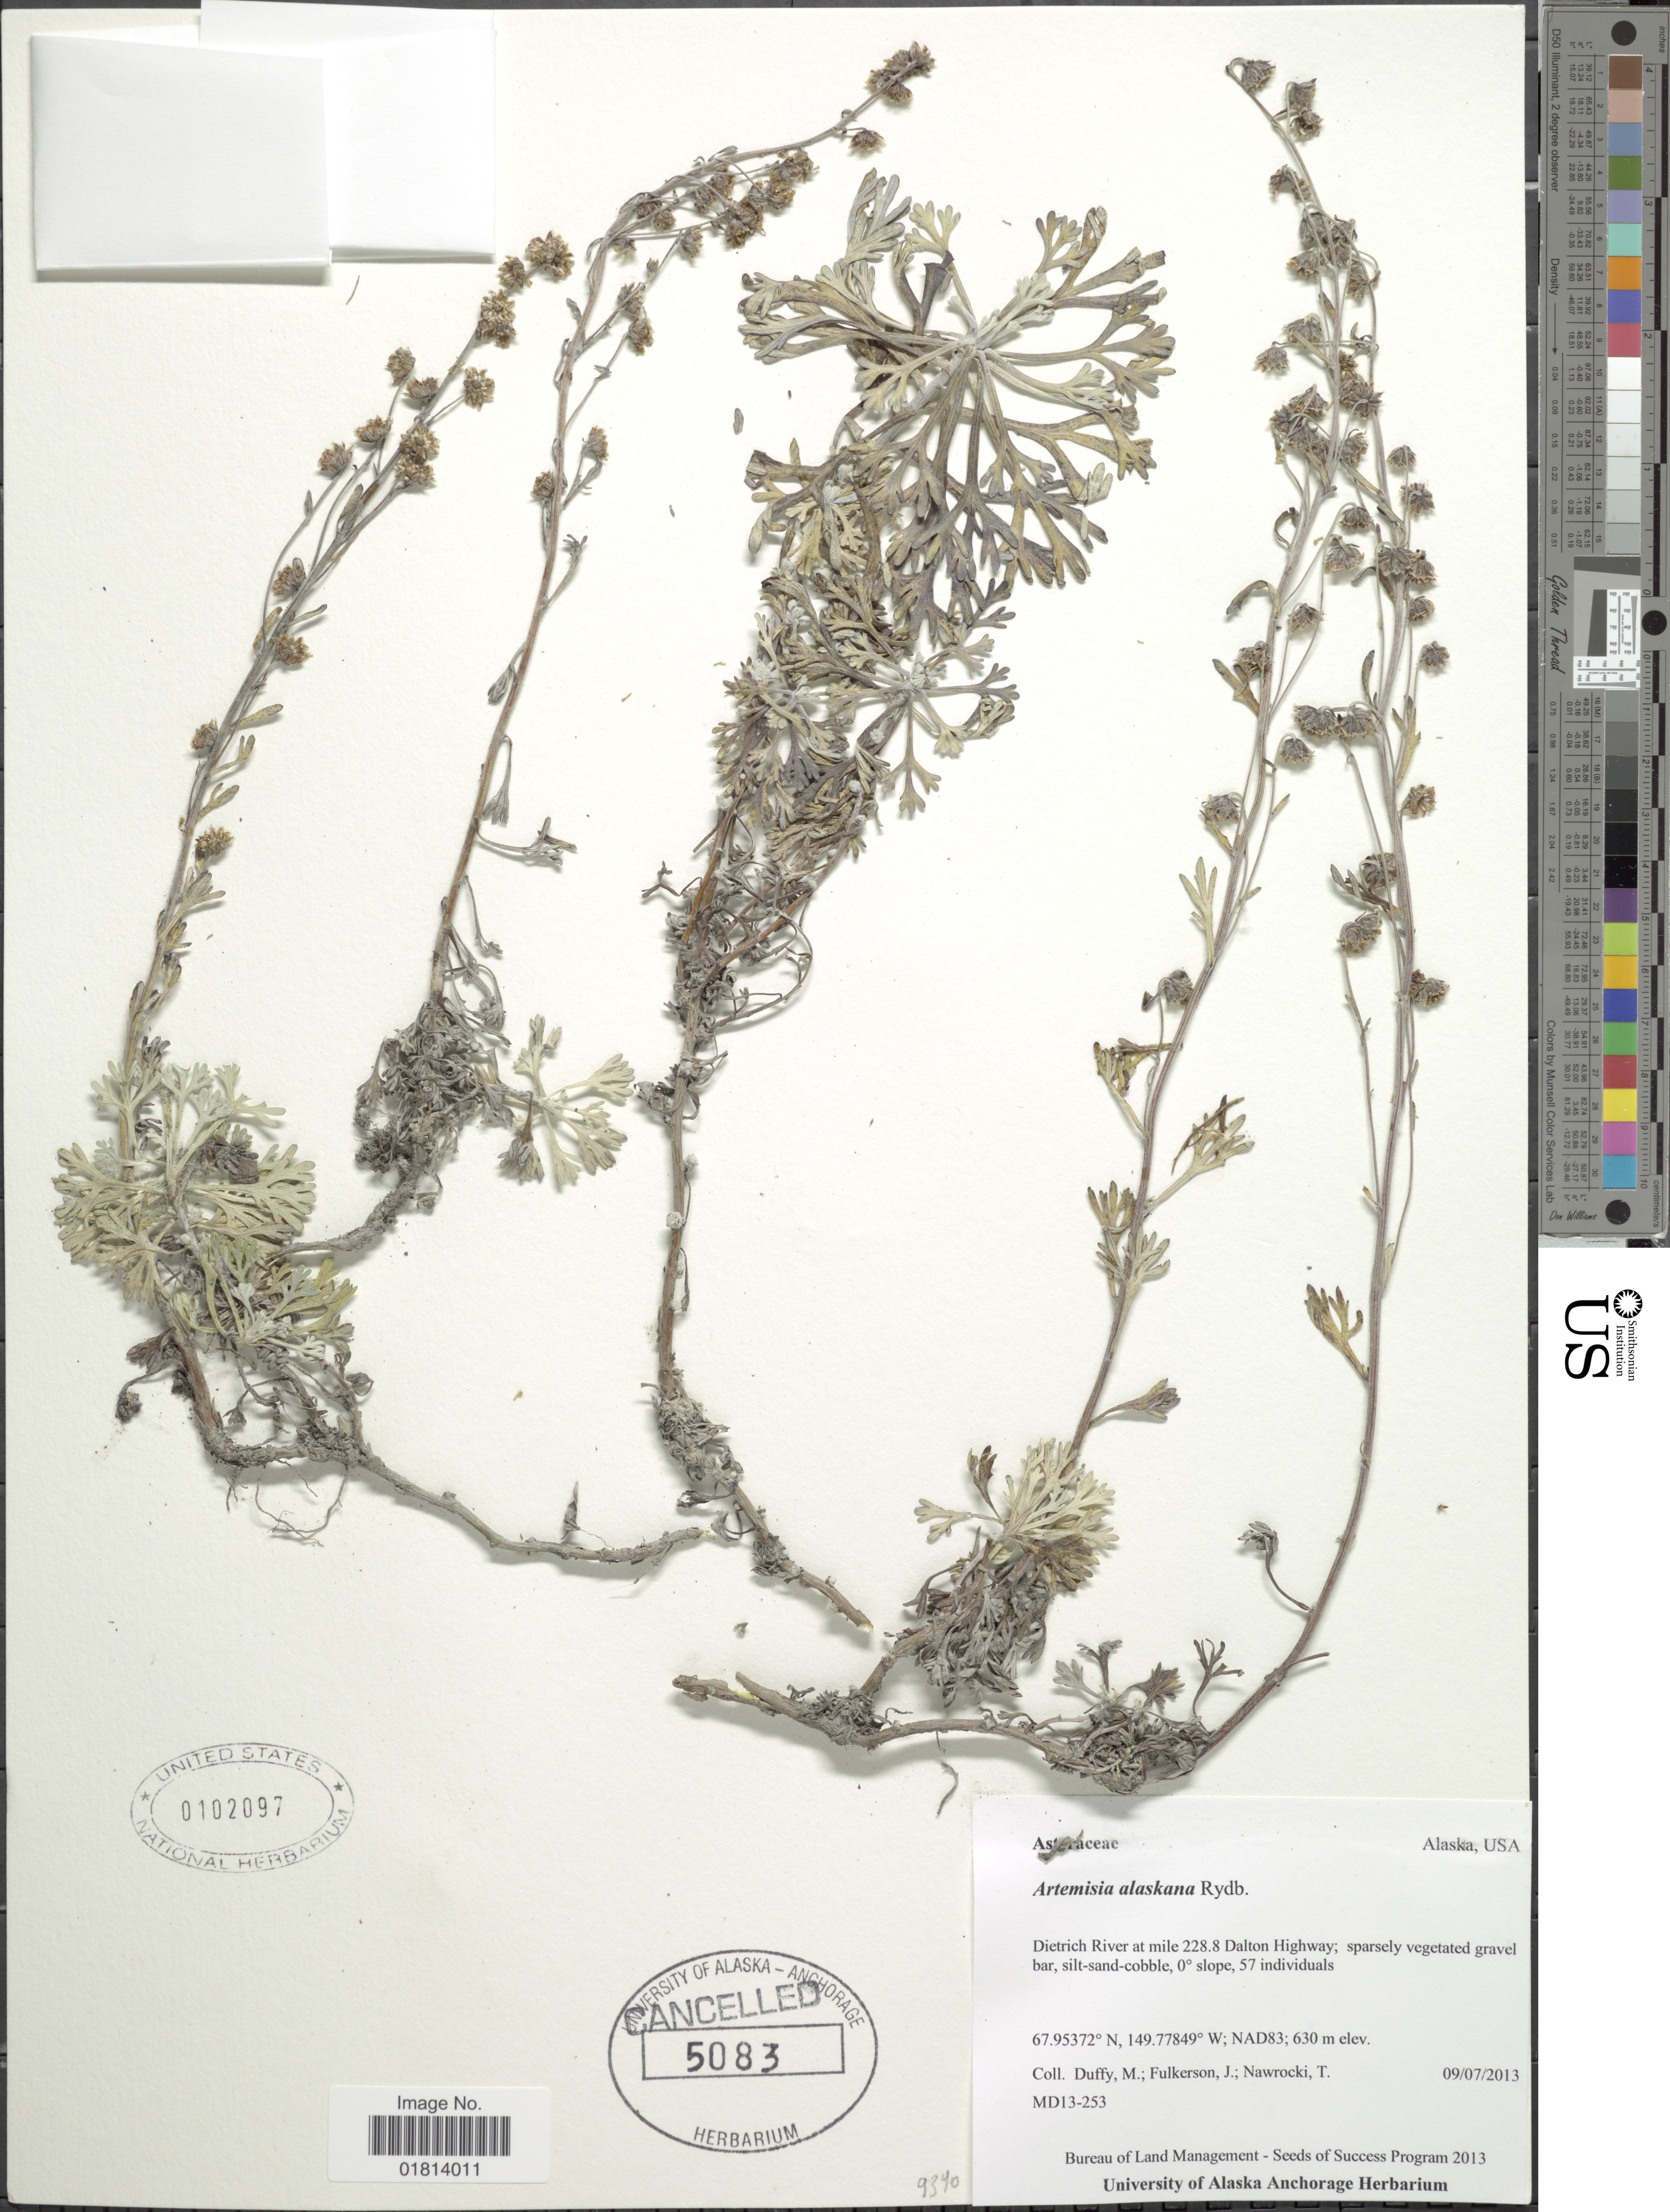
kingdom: Plantae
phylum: Tracheophyta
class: Magnoliopsida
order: Asterales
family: Asteraceae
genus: Artemisia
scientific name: Artemisia alaskana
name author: Rydb.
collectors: M. Duffy, J. Fulkerson & T. Nawrocki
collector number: MD13-253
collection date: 2013-09-07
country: United States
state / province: Alaska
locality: Dietrich River at mile 228.8 Dalton Highway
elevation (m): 630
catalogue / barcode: US 102097